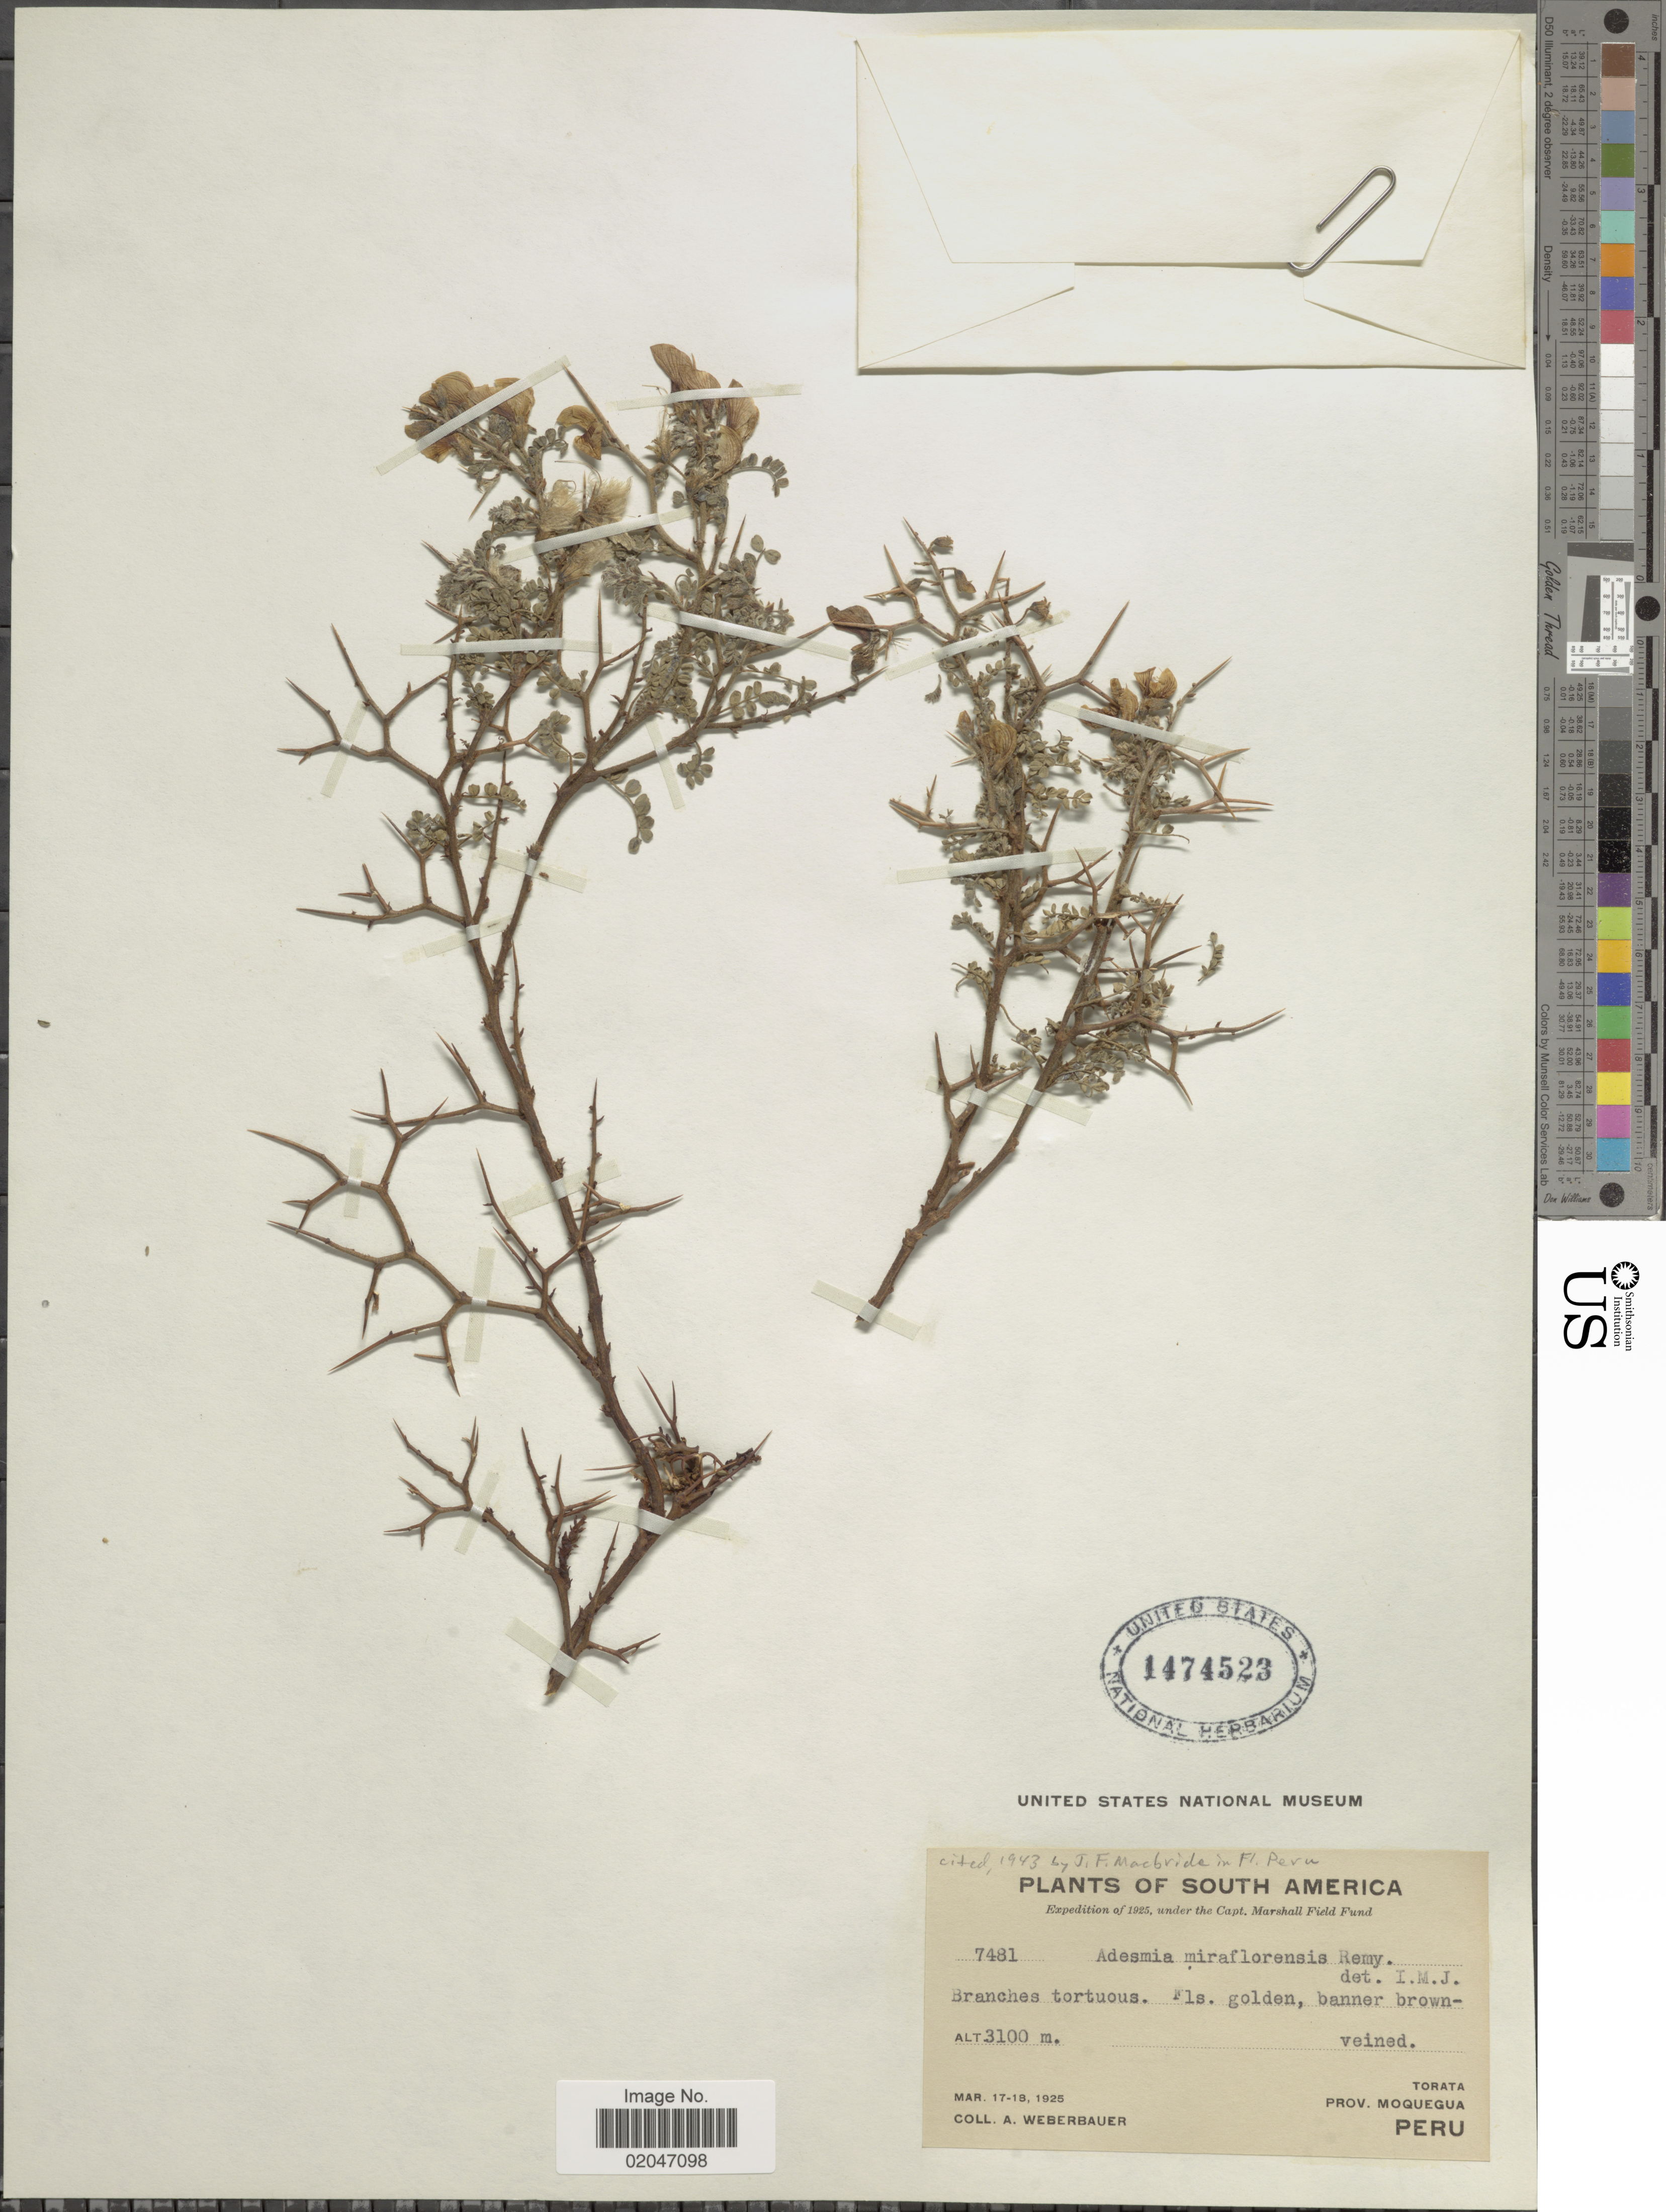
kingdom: Plantae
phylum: Tracheophyta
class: Magnoliopsida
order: Fabales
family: Fabaceae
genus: Adesmia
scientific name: Adesmia miraflorensis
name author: Remy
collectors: A. Weberbauer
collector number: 7481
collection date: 1925-03-17/1925-03-18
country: Peru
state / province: Moquegua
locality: Torata.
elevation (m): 3100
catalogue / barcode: US 1474523